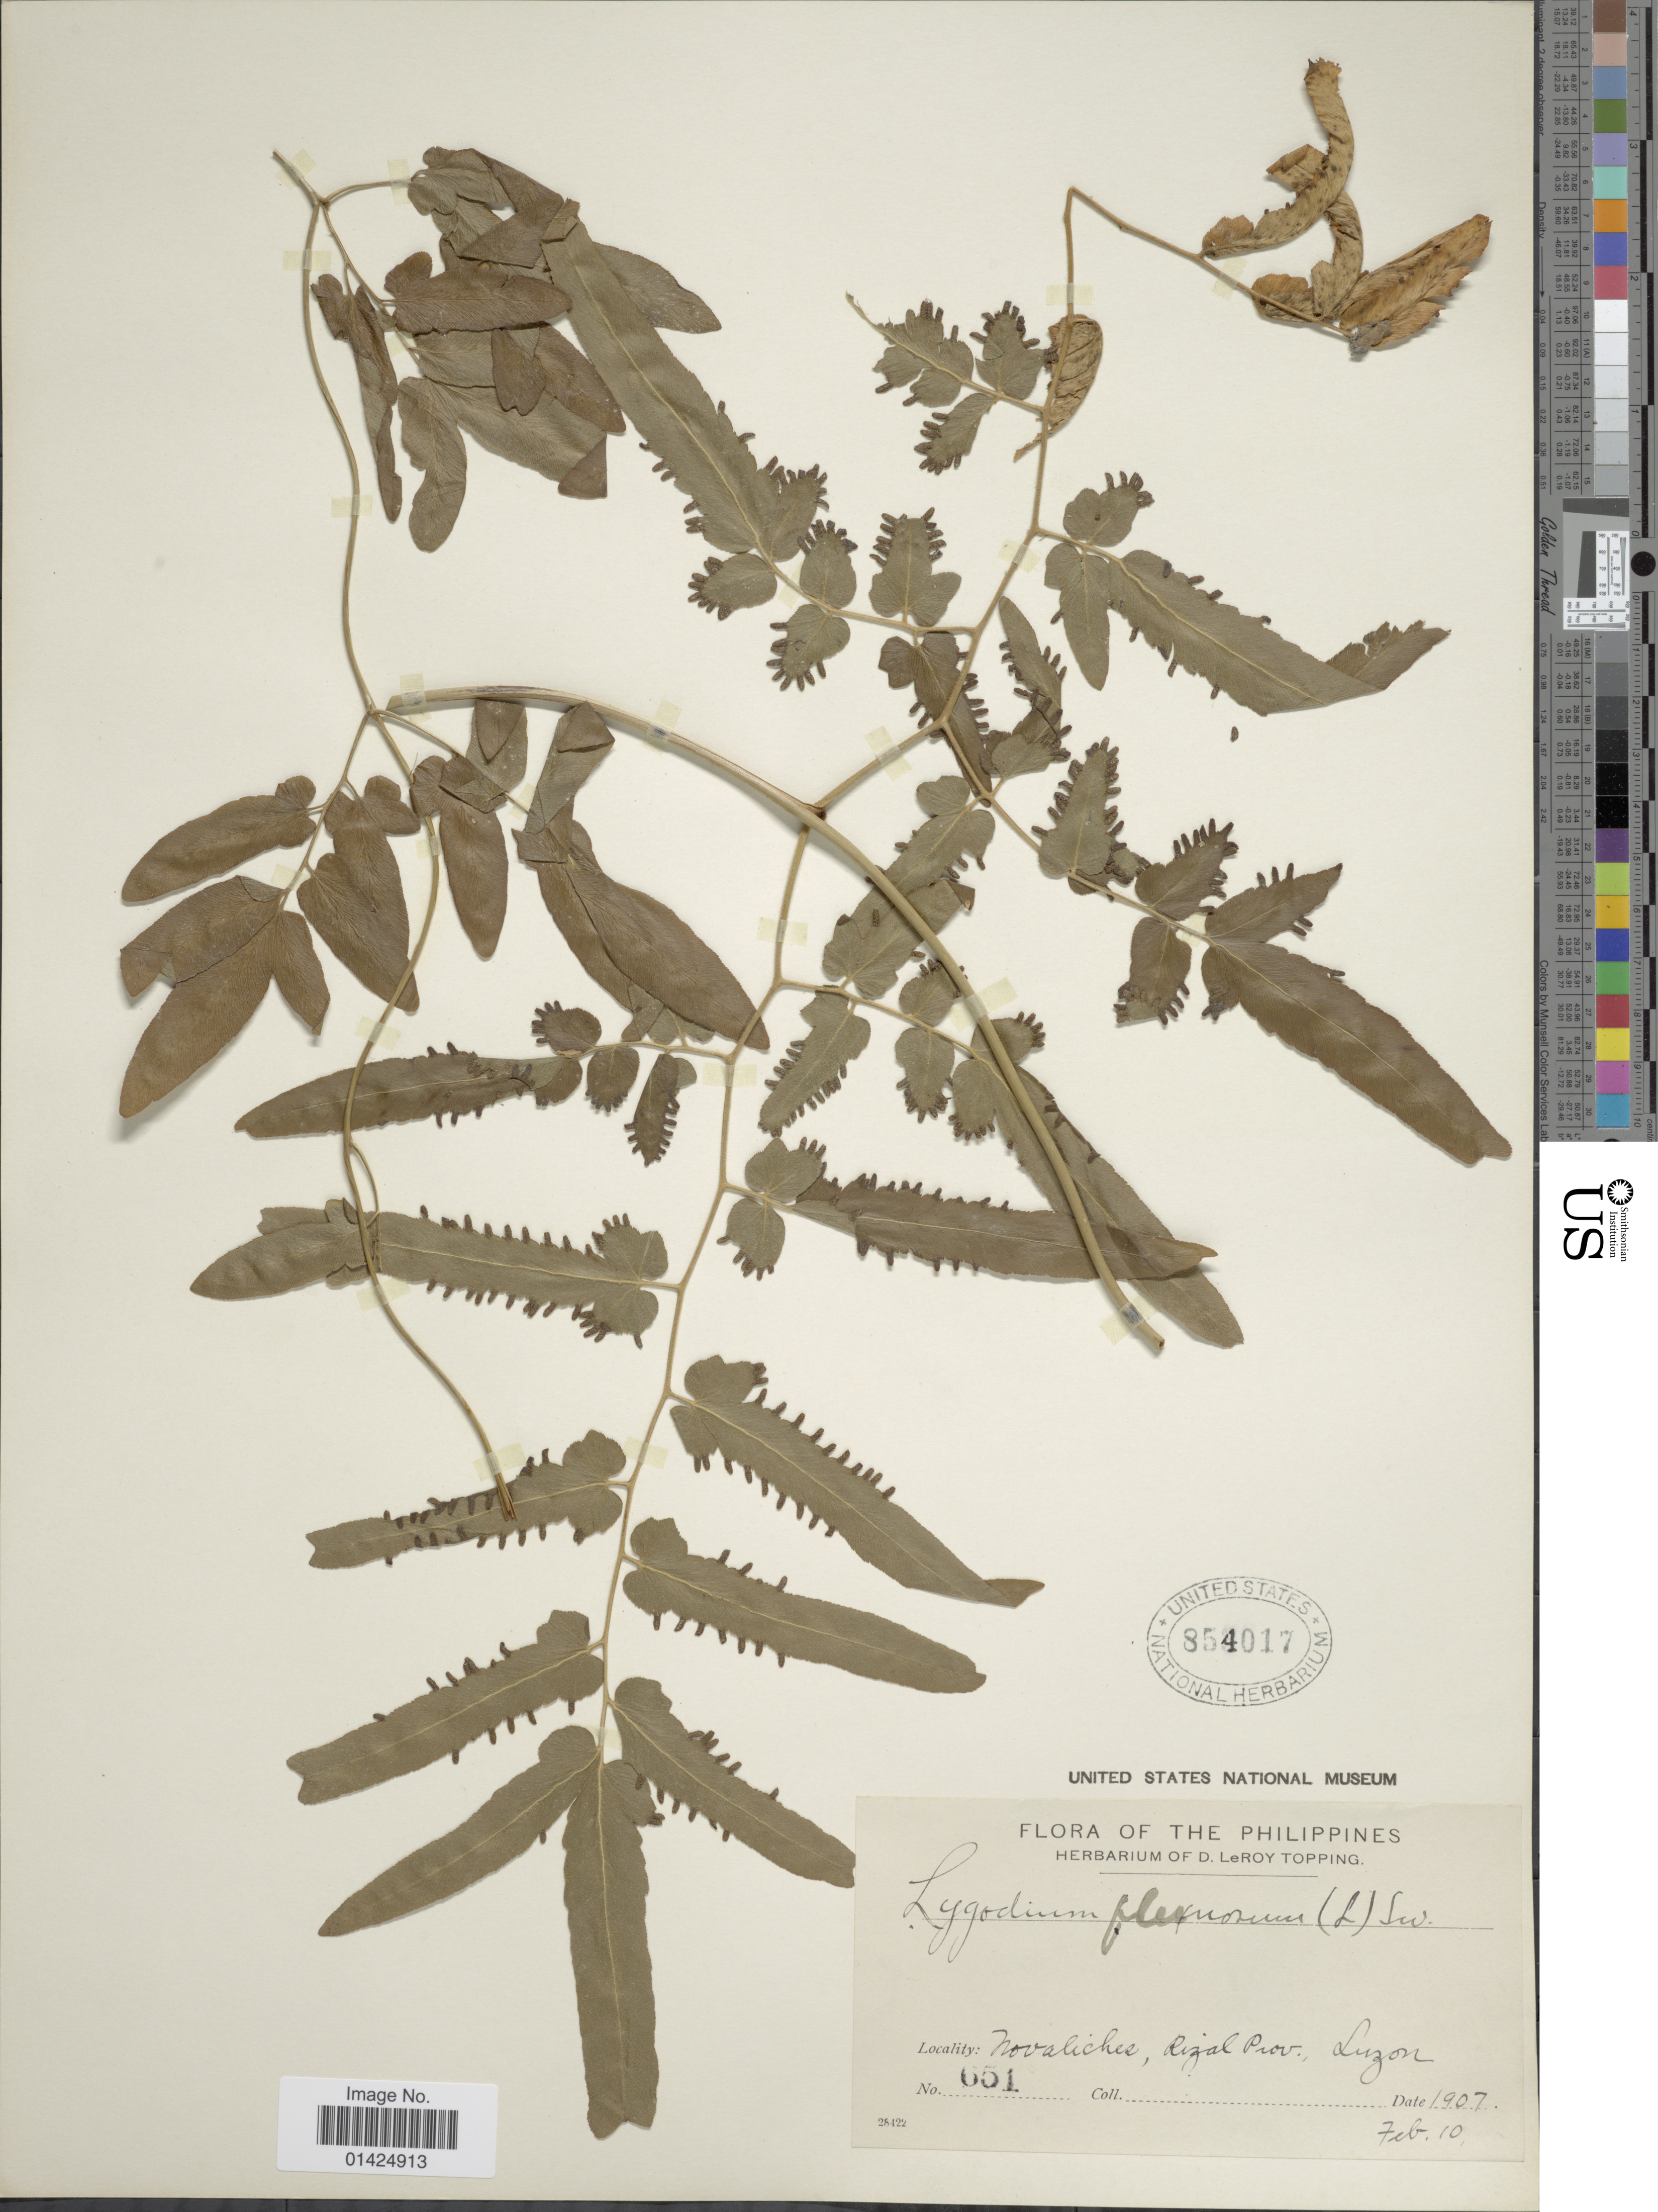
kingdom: Plantae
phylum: Tracheophyta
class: Polypodiopsida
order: Schizaeales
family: Lygodiaceae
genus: Lygodium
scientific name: Lygodium flexuosum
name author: Sw.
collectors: ex herb. D. LeRoy Topping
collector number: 651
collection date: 1907-02-10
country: Philippines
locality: Novaliches, Rizal Prov., Luzon.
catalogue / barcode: US 854017